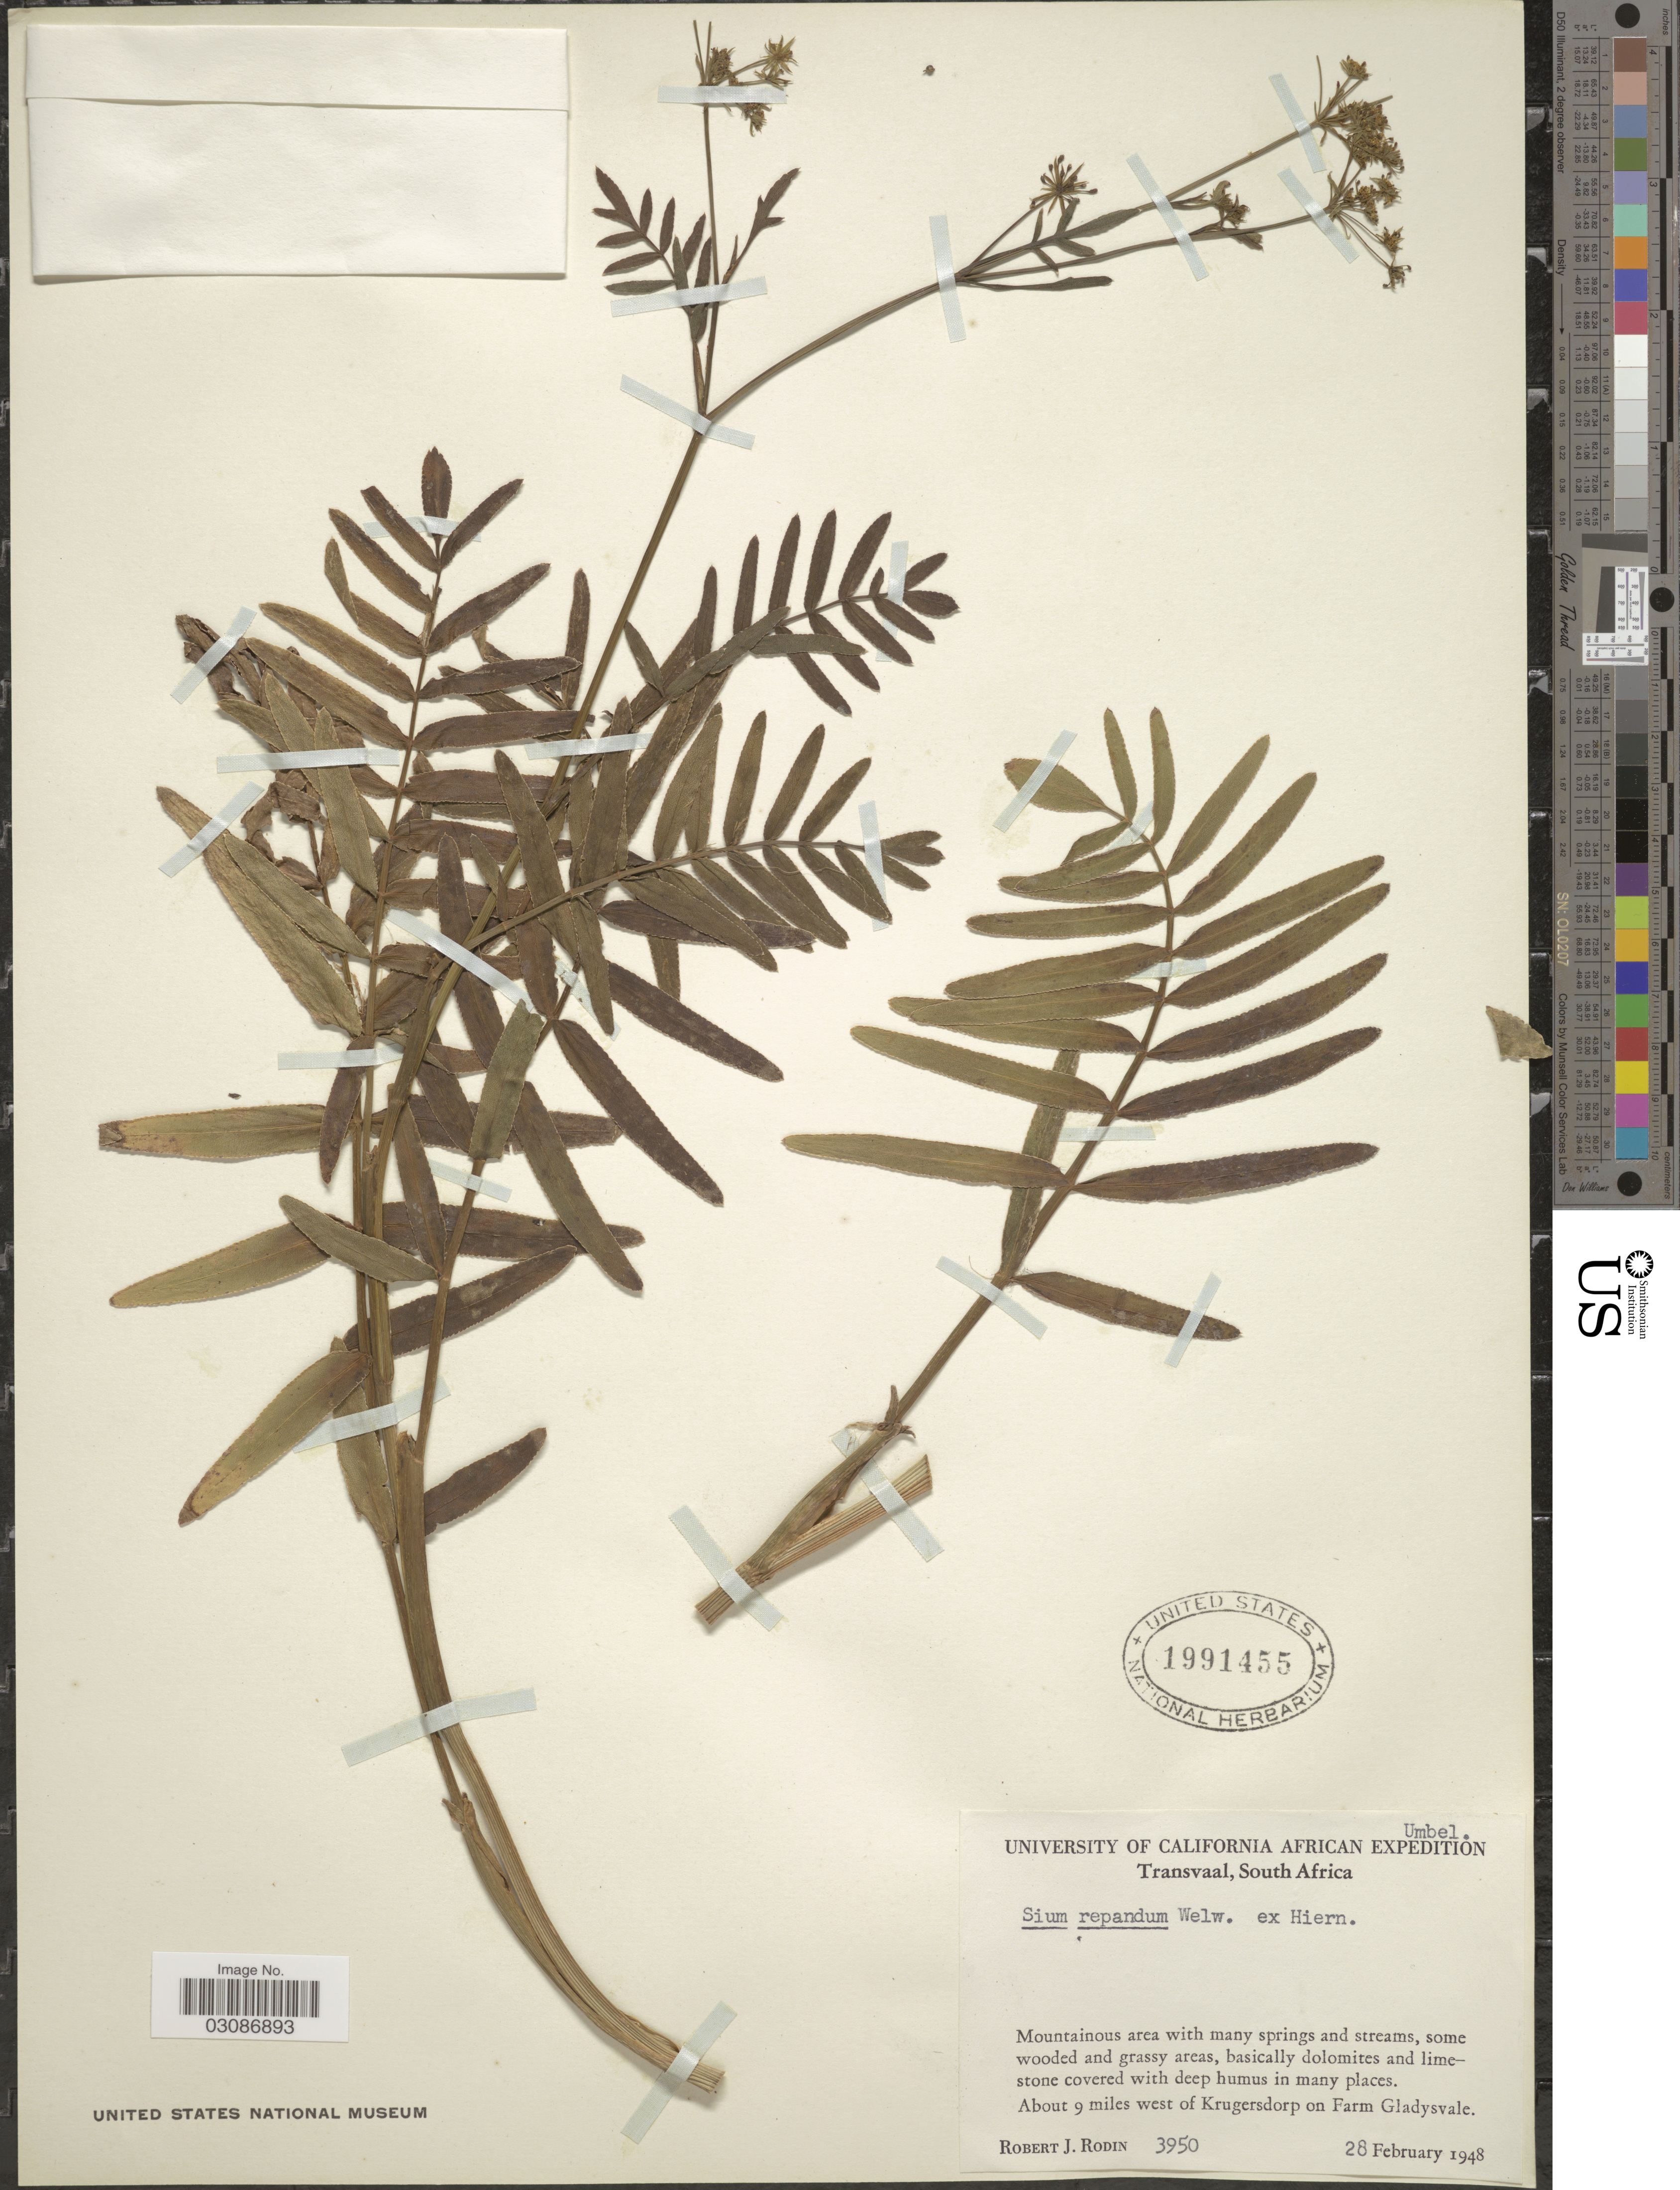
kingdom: Plantae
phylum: Tracheophyta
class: Magnoliopsida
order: Apiales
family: Apiaceae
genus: Sium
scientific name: Sium repandum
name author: Welw. ex Hiern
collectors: R. J. Rodin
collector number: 3950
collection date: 1948-02-28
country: South Africa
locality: Transvaal. About 9 miles west of Krugersdorp on Farm Gladysvale.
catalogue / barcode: US 1991455